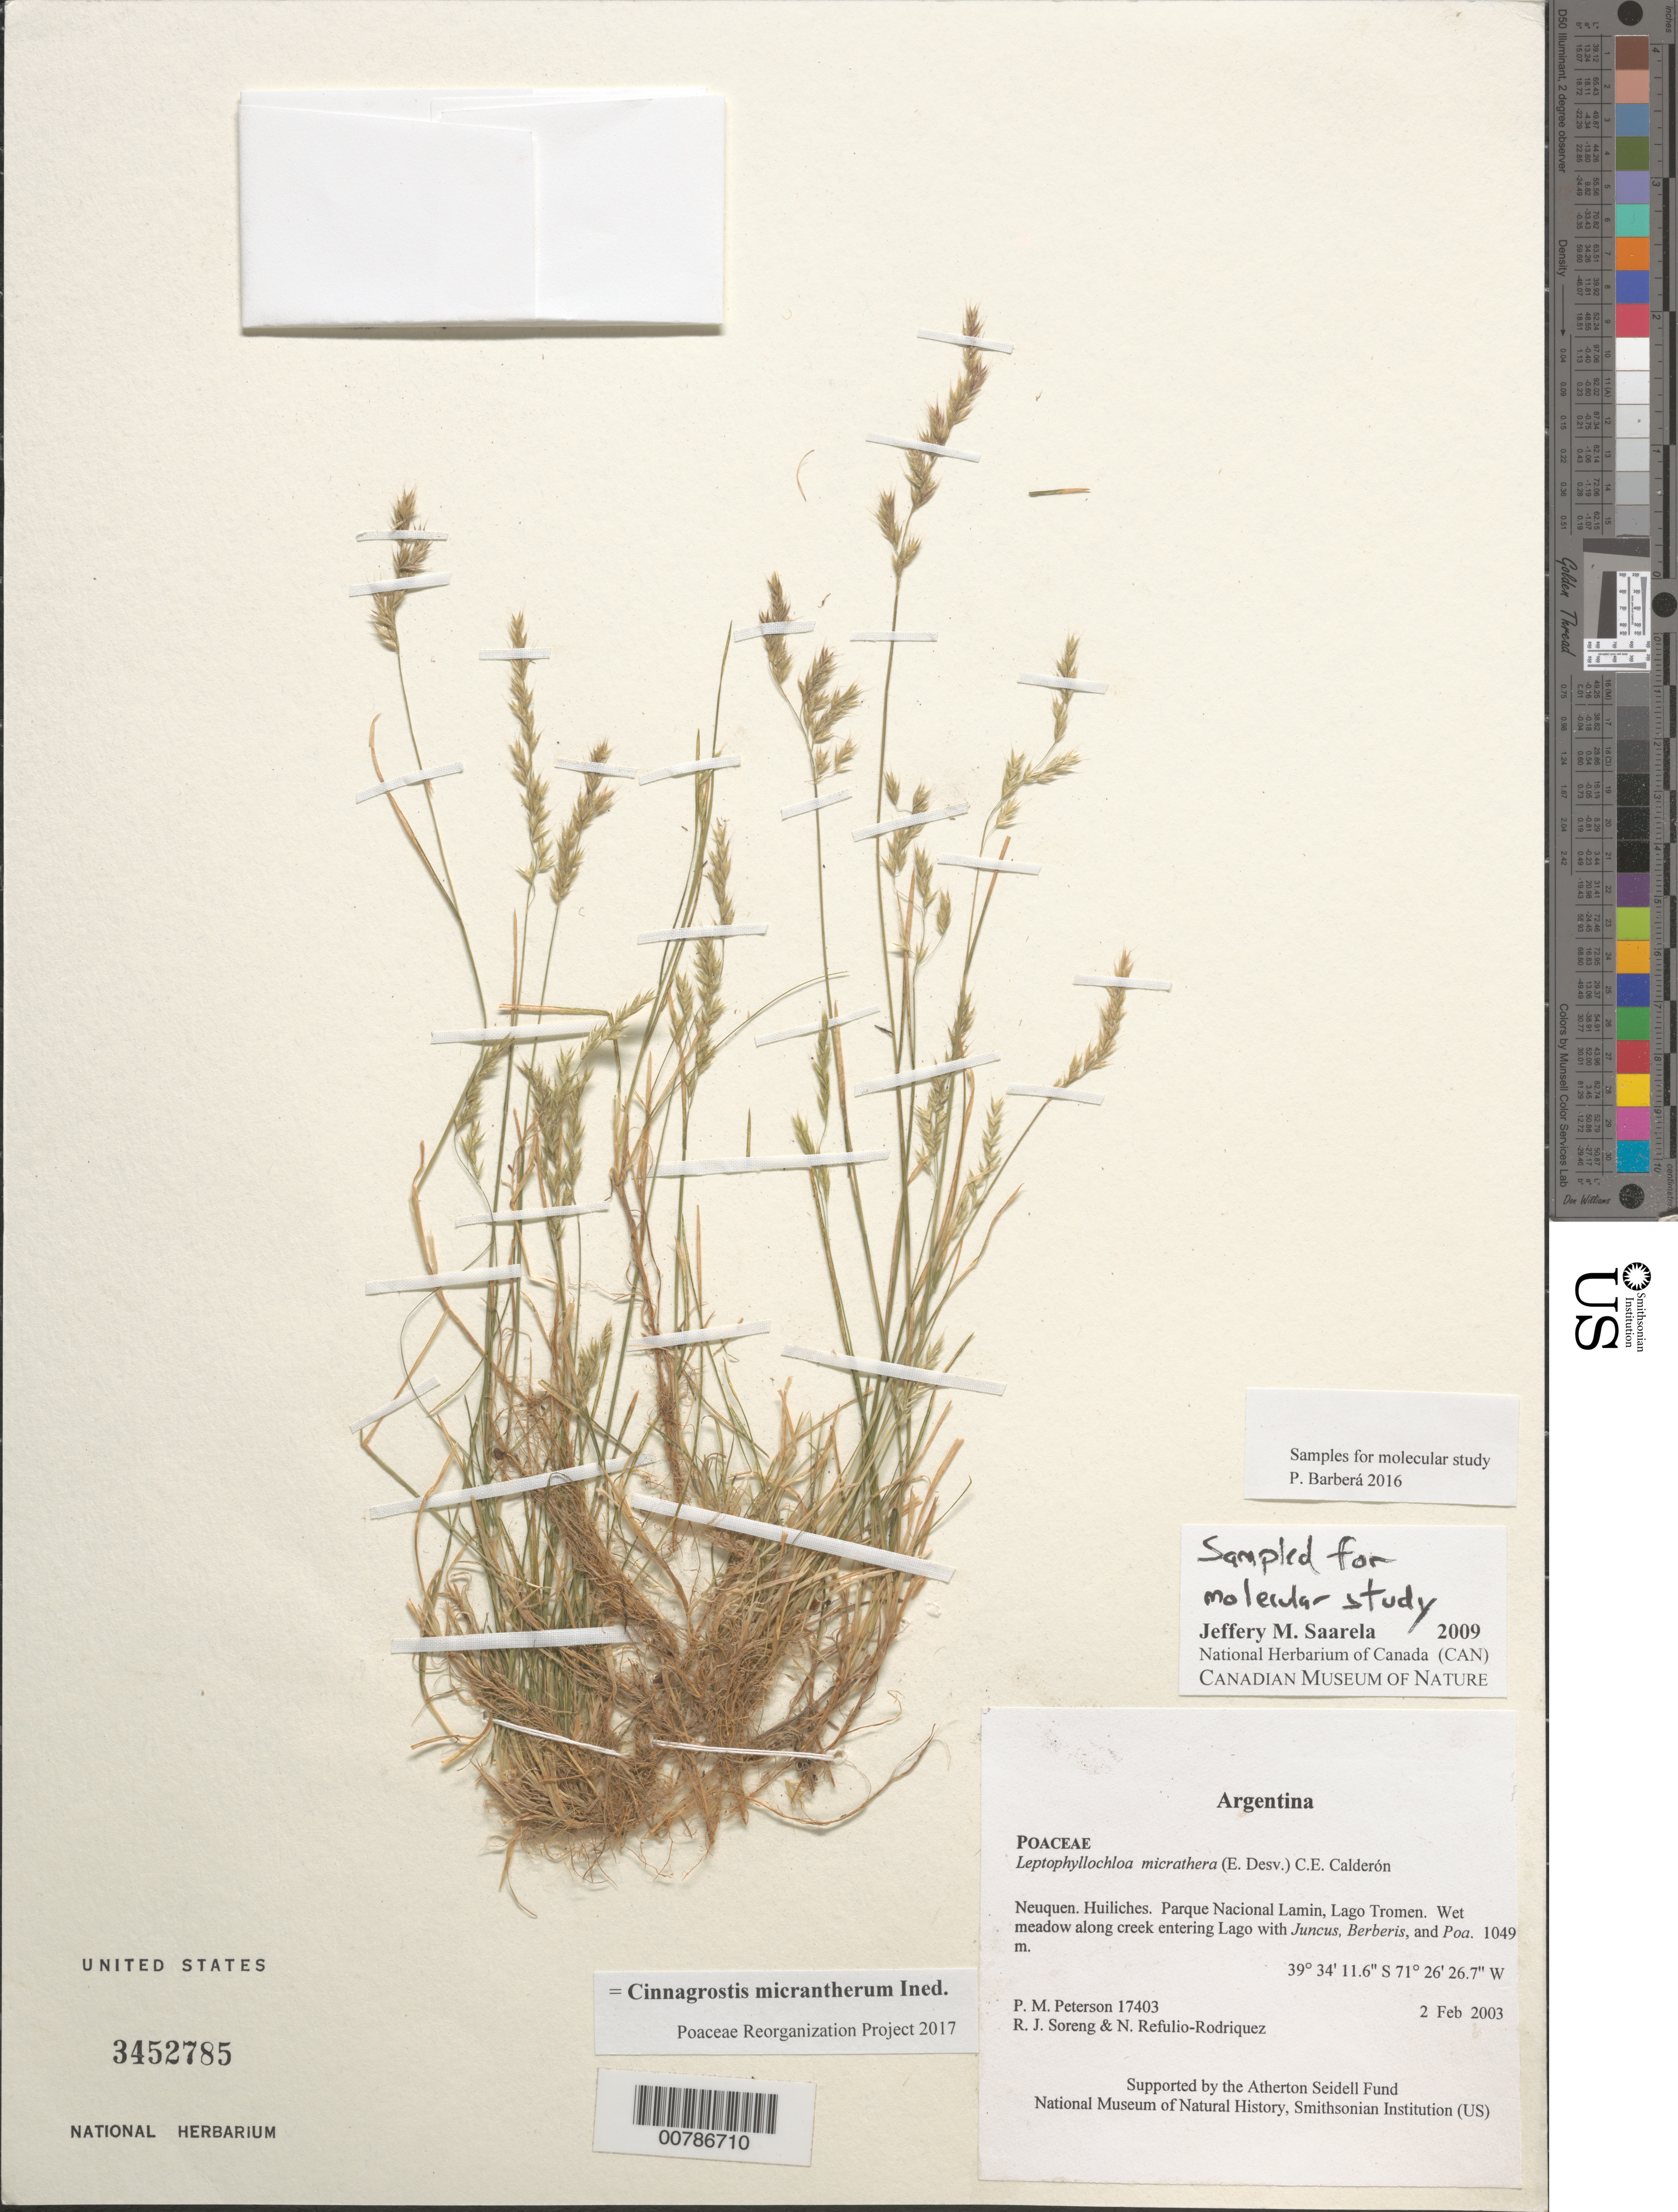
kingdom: Plantae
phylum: Tracheophyta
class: Liliopsida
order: Poales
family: Poaceae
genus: Cinnagrostis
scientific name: Cinnagrostis micrathera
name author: (É. Desv.) P.M. Peterson et al.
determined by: Poaceae Reorganization Project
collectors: P. M. Peterson, R. J. Soreng & N. Refulio-Rodríguez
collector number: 17403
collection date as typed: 02 Feb 2003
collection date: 2003-02-02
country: Argentina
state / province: Neuquen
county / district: Huiliches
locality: Parque Nacional Lamin, Lago Tromen. Wet meadow along creek entering Lago with Juncus, Berberis, and Poa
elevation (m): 1049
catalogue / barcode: US 3452785